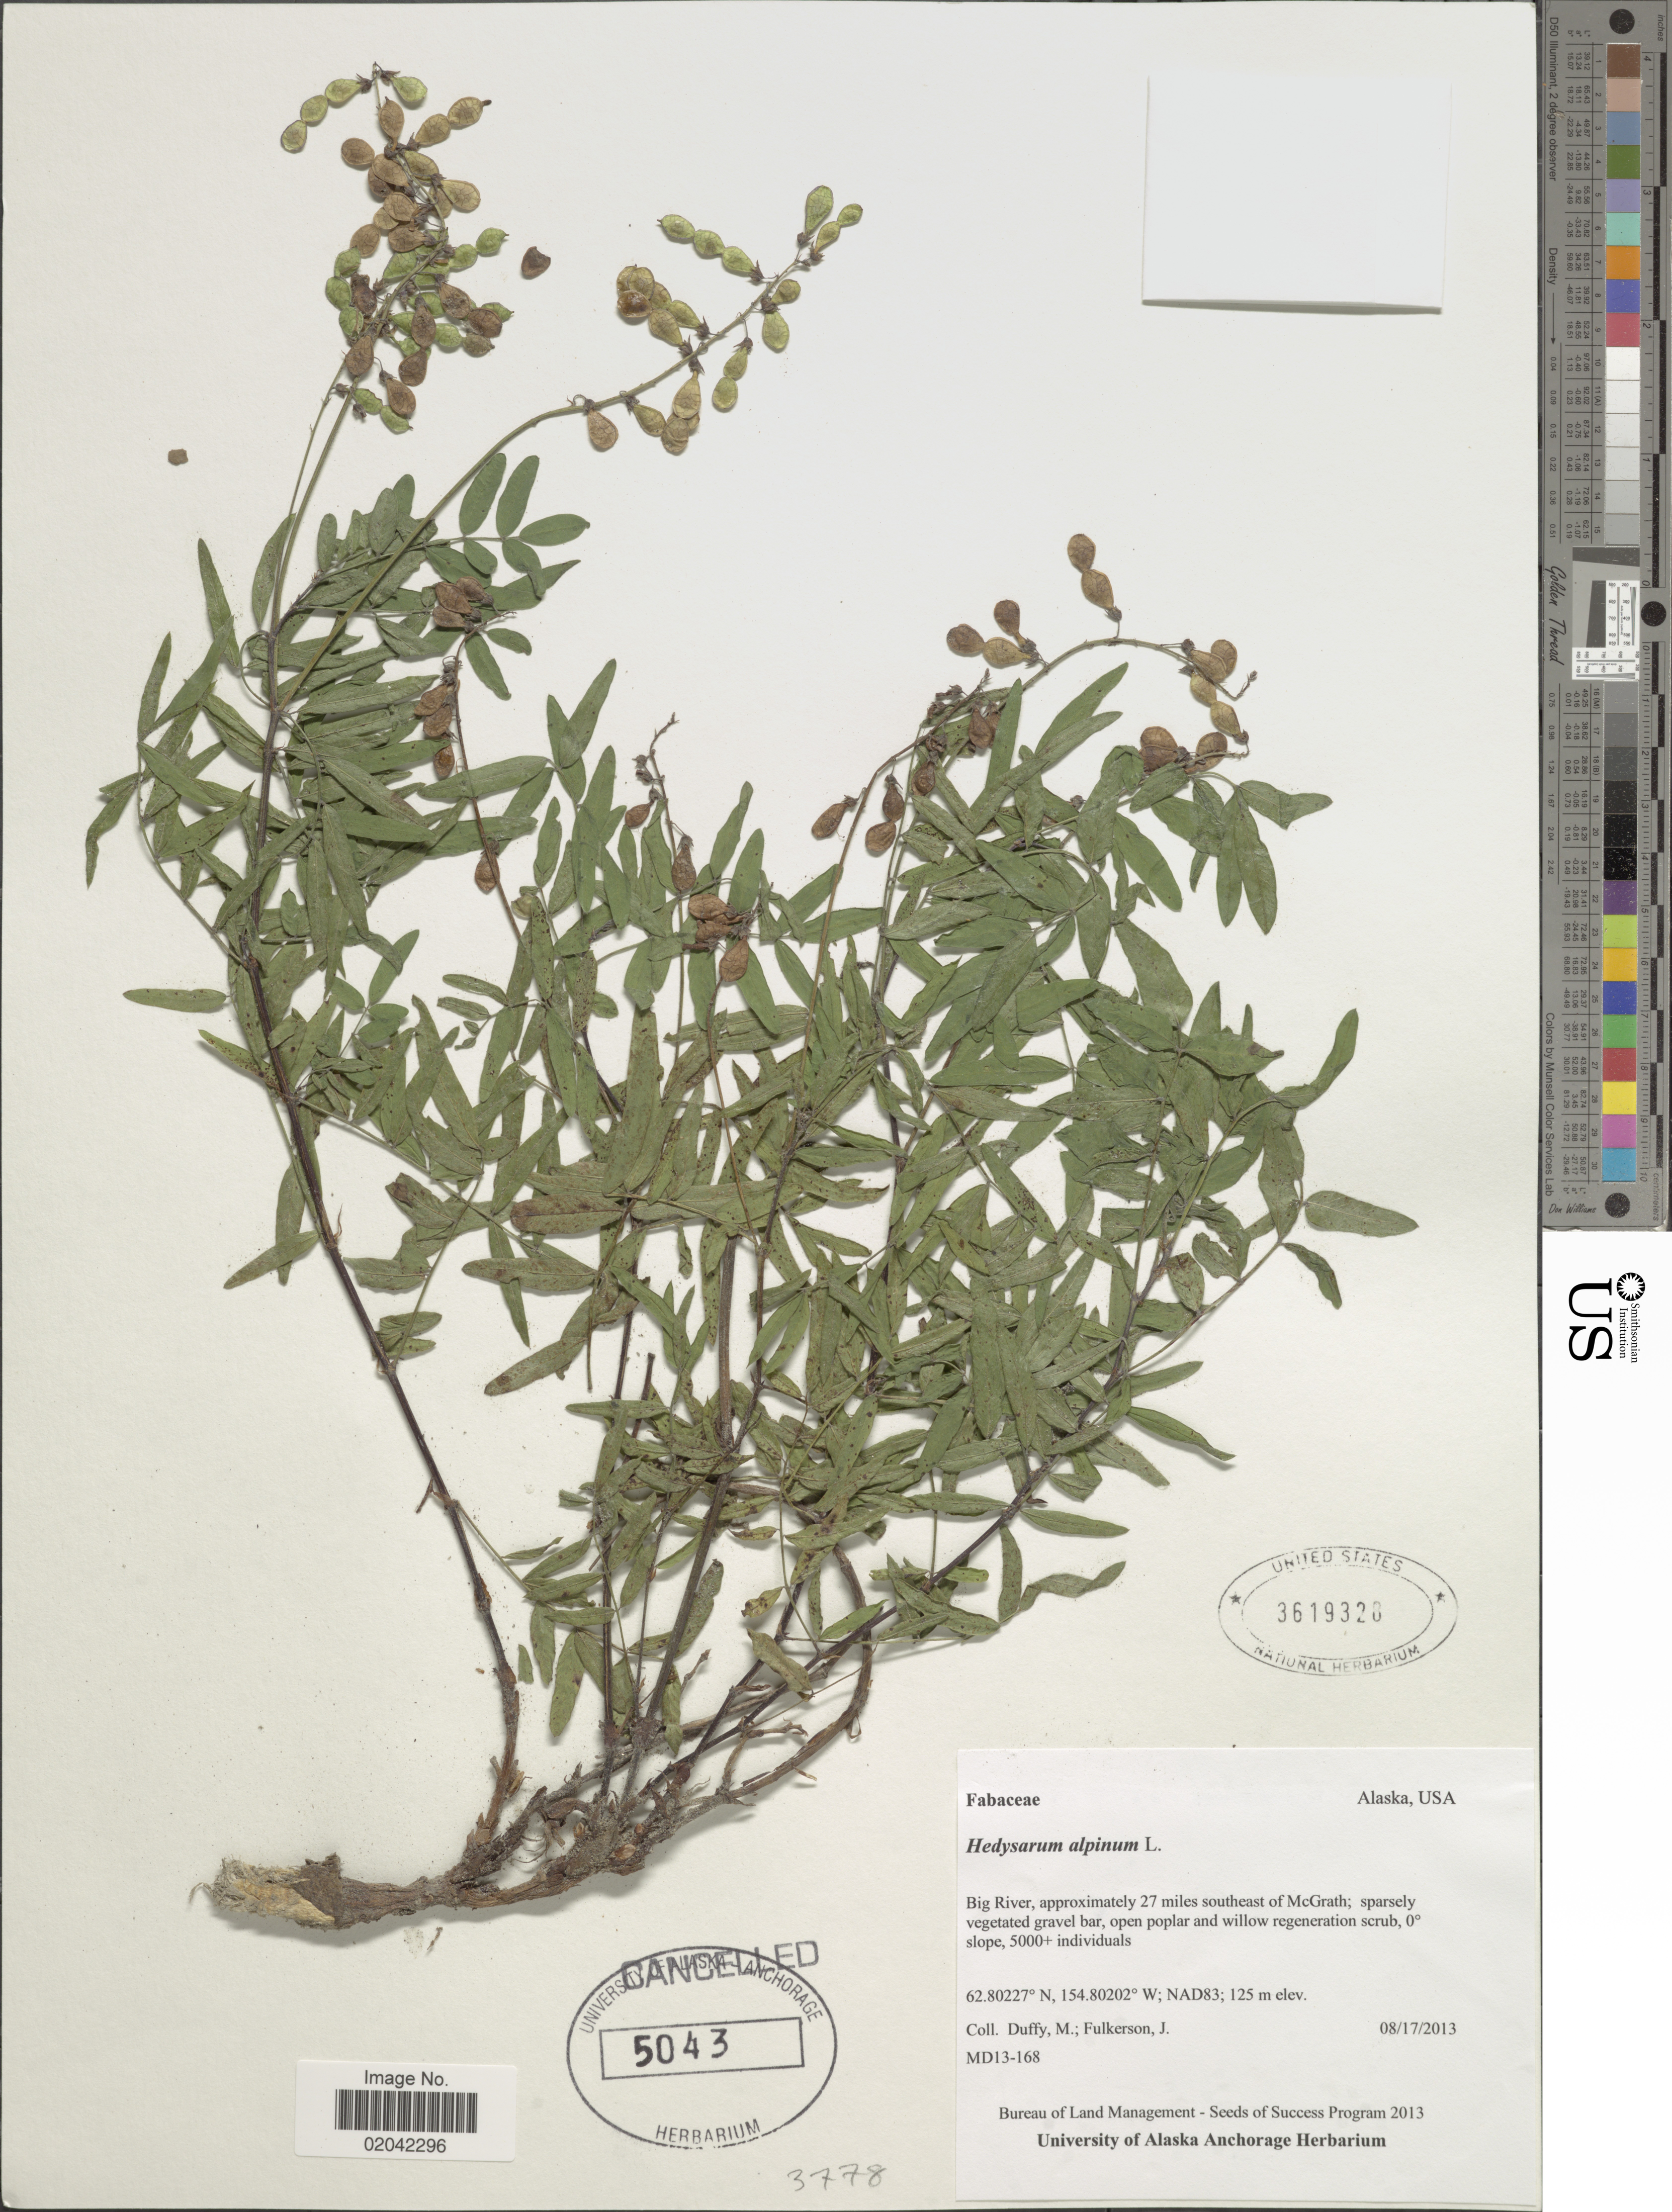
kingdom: Plantae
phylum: Tracheophyta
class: Magnoliopsida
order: Fabales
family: Fabaceae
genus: Hedysarum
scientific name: Hedysarum alpinum var. americanum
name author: Michx. ex Pursh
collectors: M. Duffy & J. Fulkerson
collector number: MD13-168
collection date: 2013-08-17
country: United States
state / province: Alaska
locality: Alaska USA. Big River, approximately 27 miles southeast of McGrath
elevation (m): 125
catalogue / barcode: US 3619320